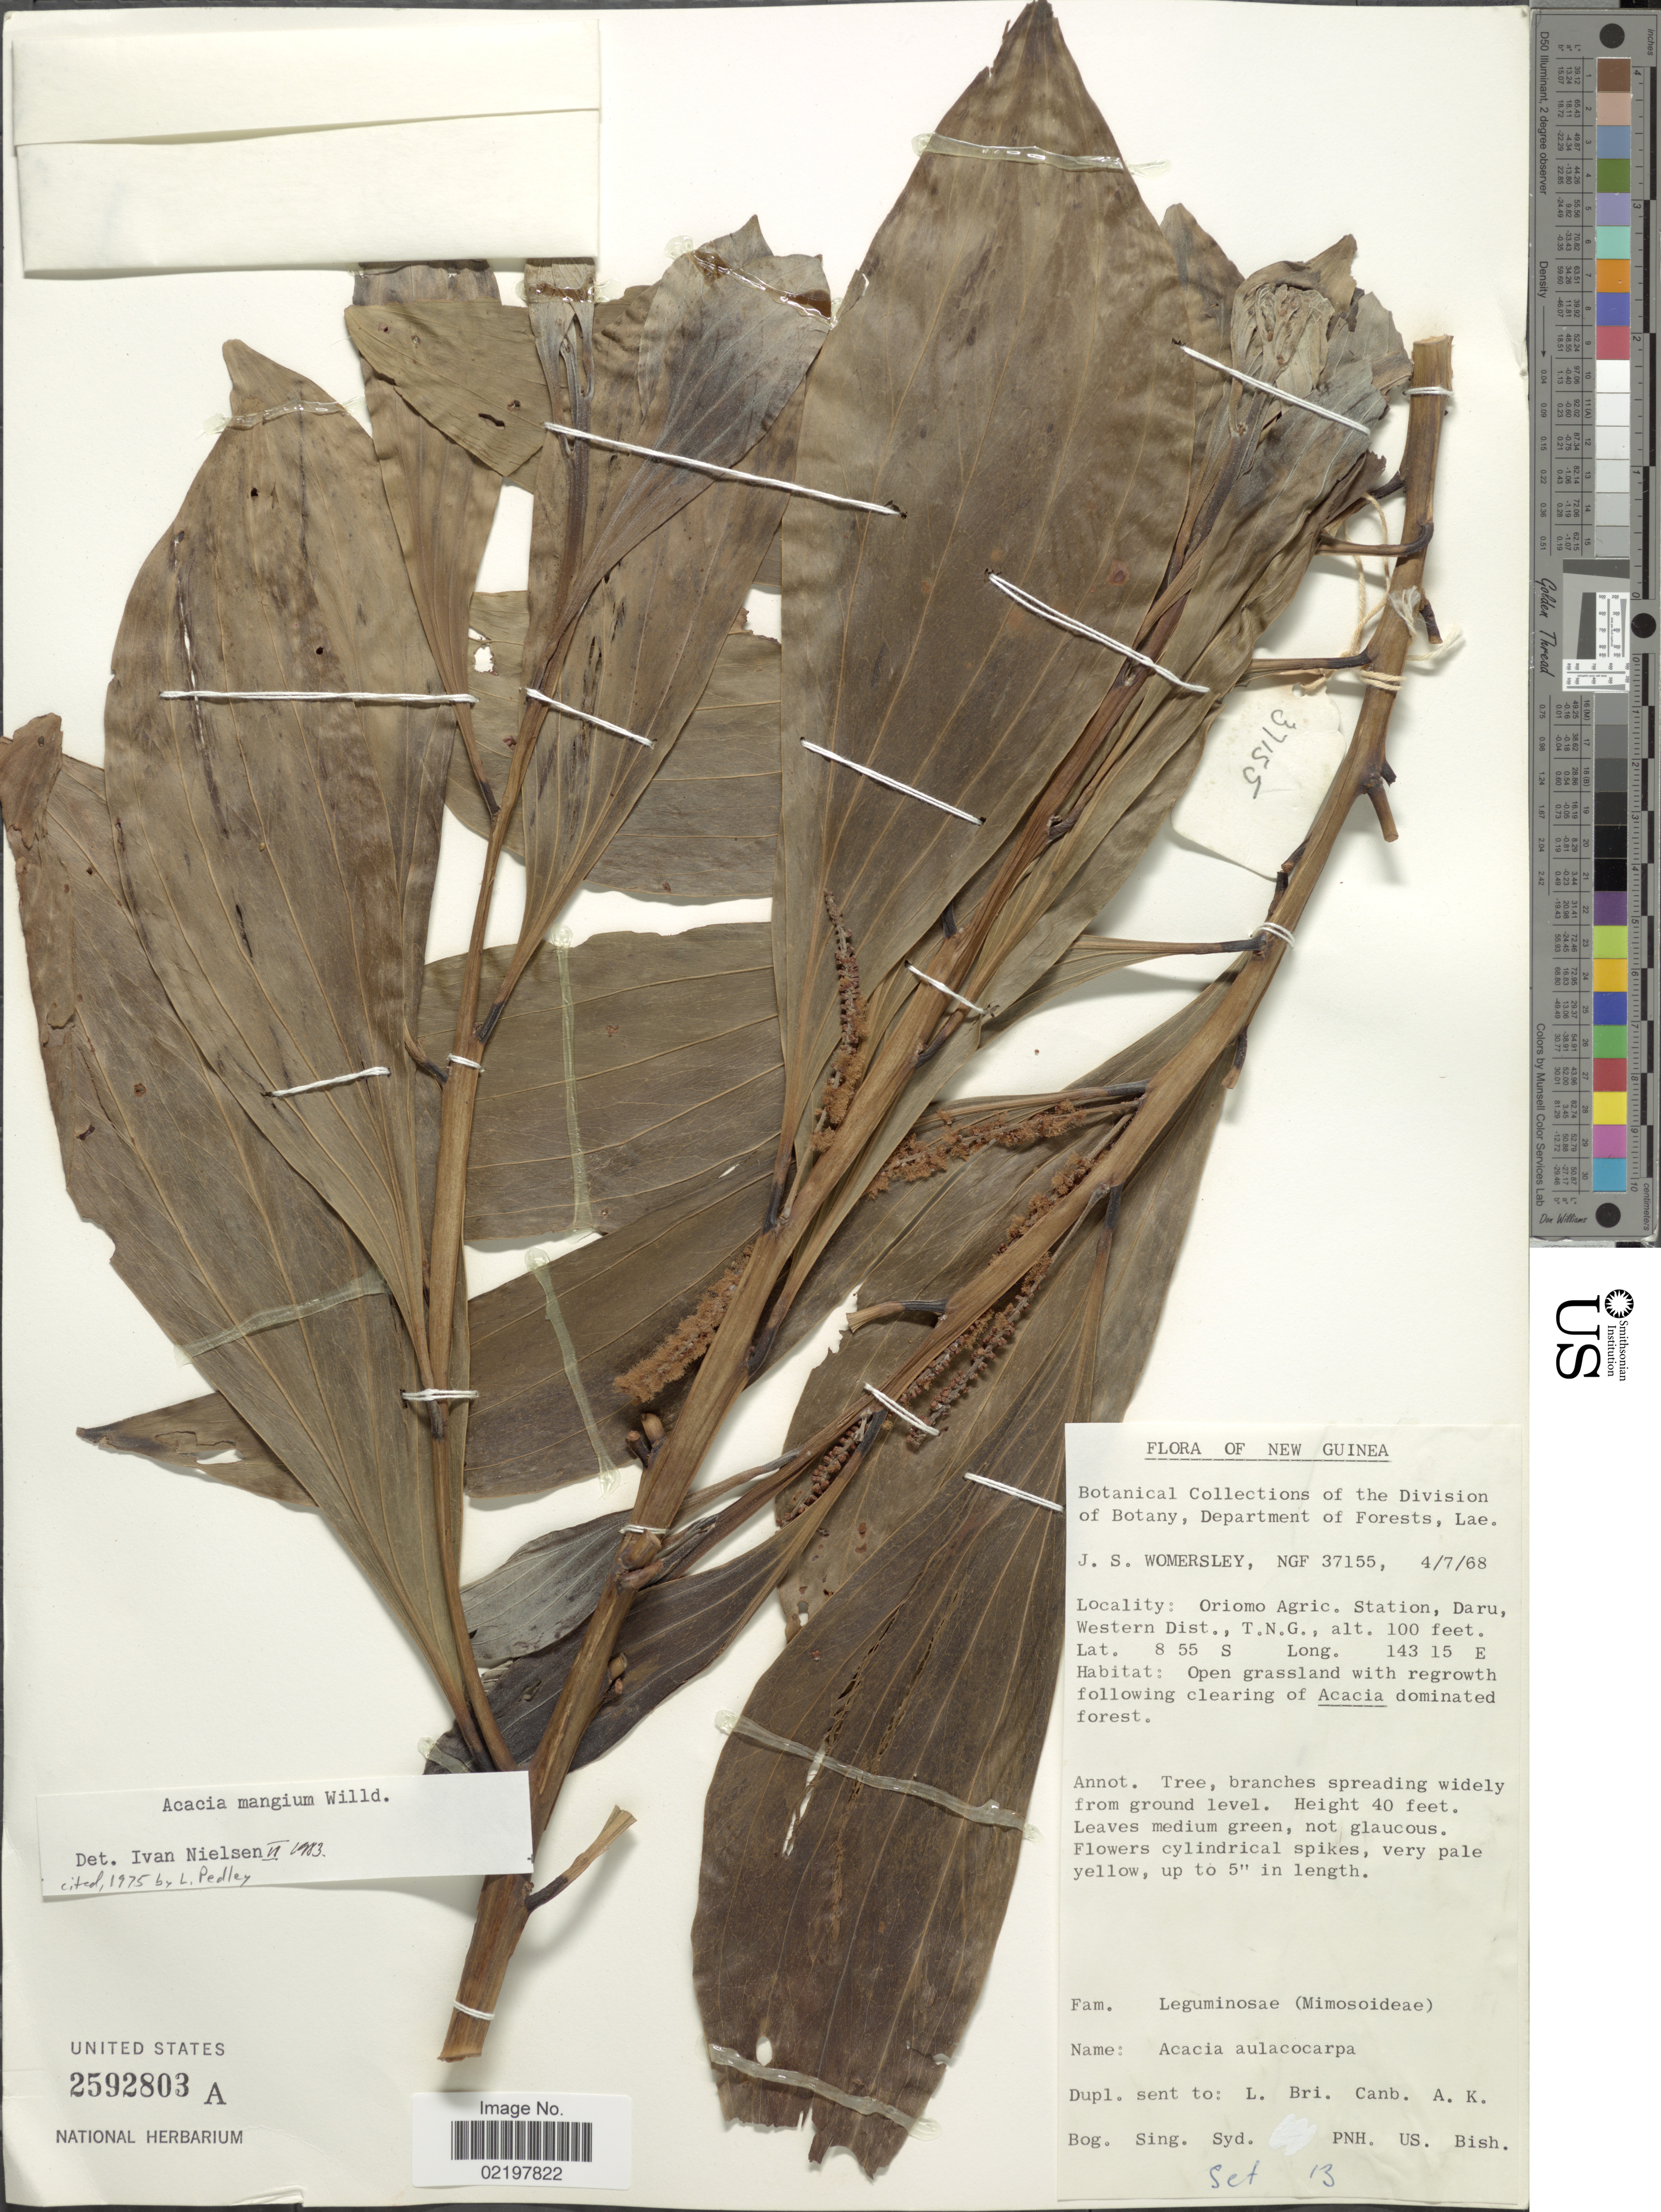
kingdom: Plantae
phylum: Tracheophyta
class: Magnoliopsida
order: Fabales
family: Fabaceae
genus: Acacia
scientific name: Acacia mangium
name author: Willd.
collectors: J. S. Womersley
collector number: NGF 37155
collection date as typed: Transcribed d/m/y: 4/7/68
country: Papua New Guinea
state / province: Manus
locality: New Guinea, Oriomo Agric. Station, Daru, Western Dist., T.N.G.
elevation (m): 30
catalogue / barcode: US 2592803A